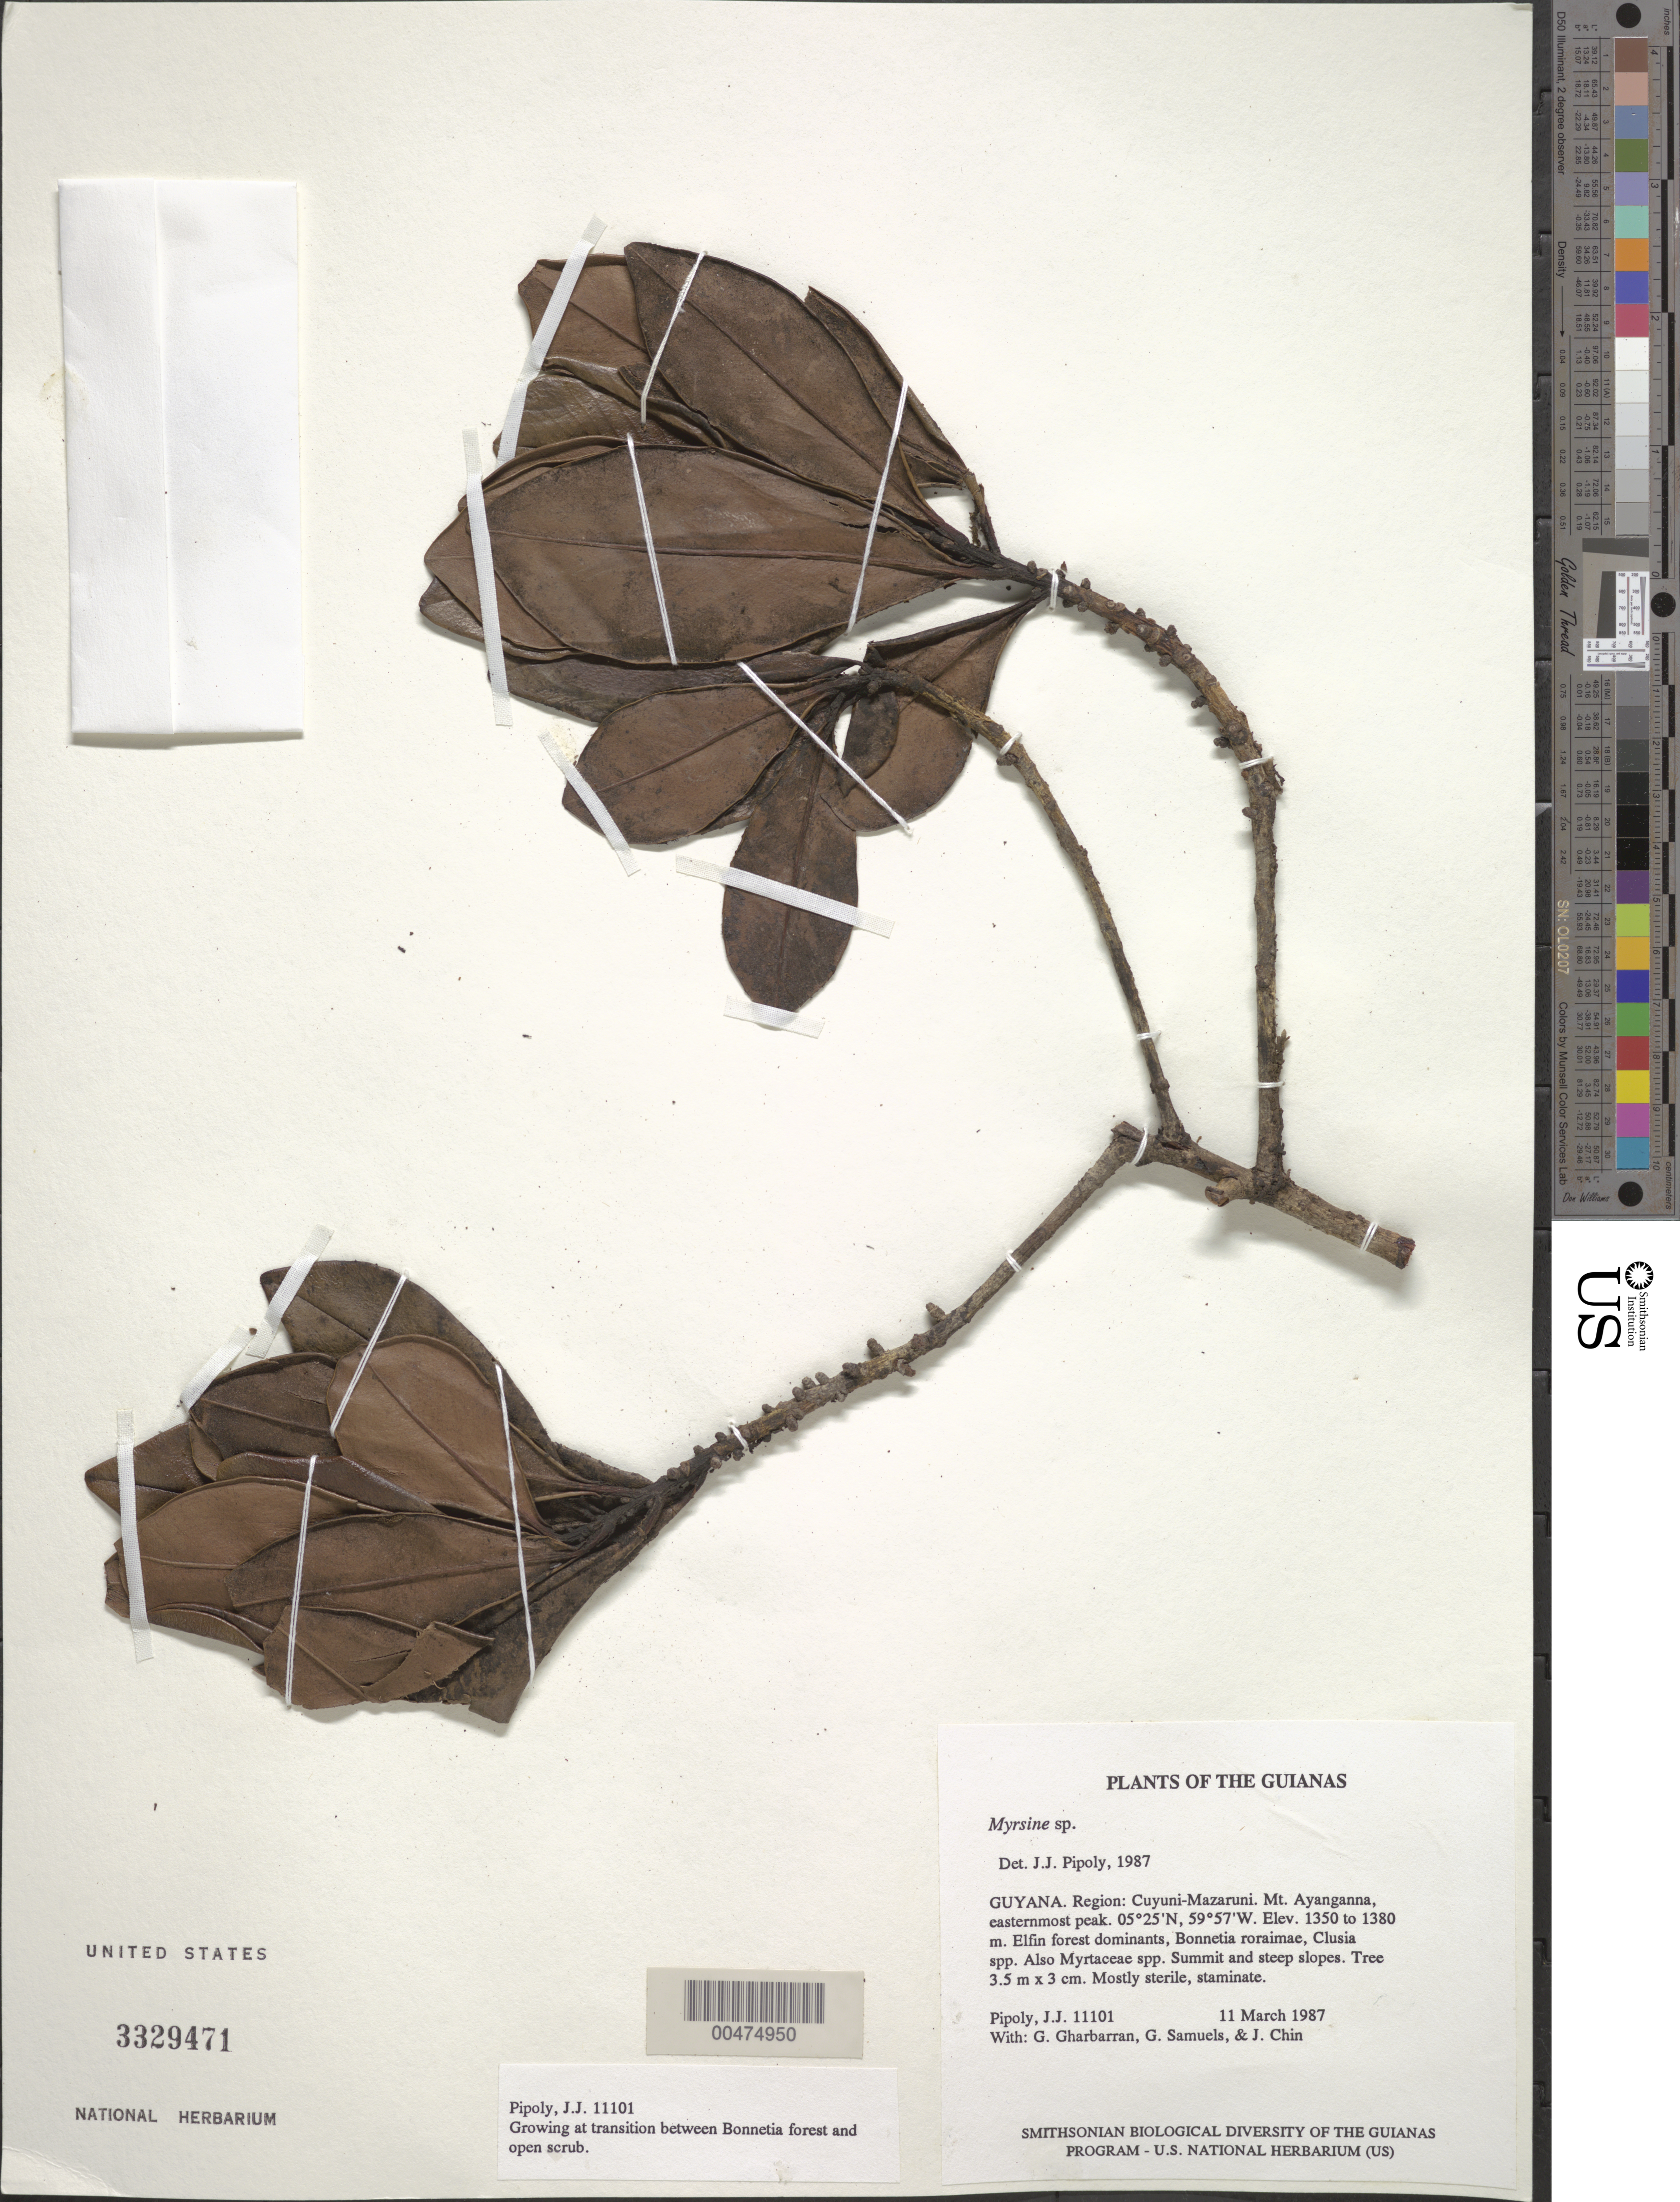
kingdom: Plantae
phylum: Tracheophyta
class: Magnoliopsida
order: Ericales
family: Primulaceae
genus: Myrsine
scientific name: Myrsine sp.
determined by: Pipoly, J. J., III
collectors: J. J. Pipoly, G. Gharbarran, G. Samuels & J. Chin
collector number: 11101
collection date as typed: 11 March 1987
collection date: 1987-03-11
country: Guyana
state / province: Cuyuni-Mazaruni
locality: Mt. Ayanganna, easternmost peak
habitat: Summit and steep slopes. Elfin forest dominated by Bonnetia roraimae, Clusia spp., various Myrtaceae. Growing at transition between Bonnetia forest and open scrub.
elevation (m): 1350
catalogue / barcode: US 3329471